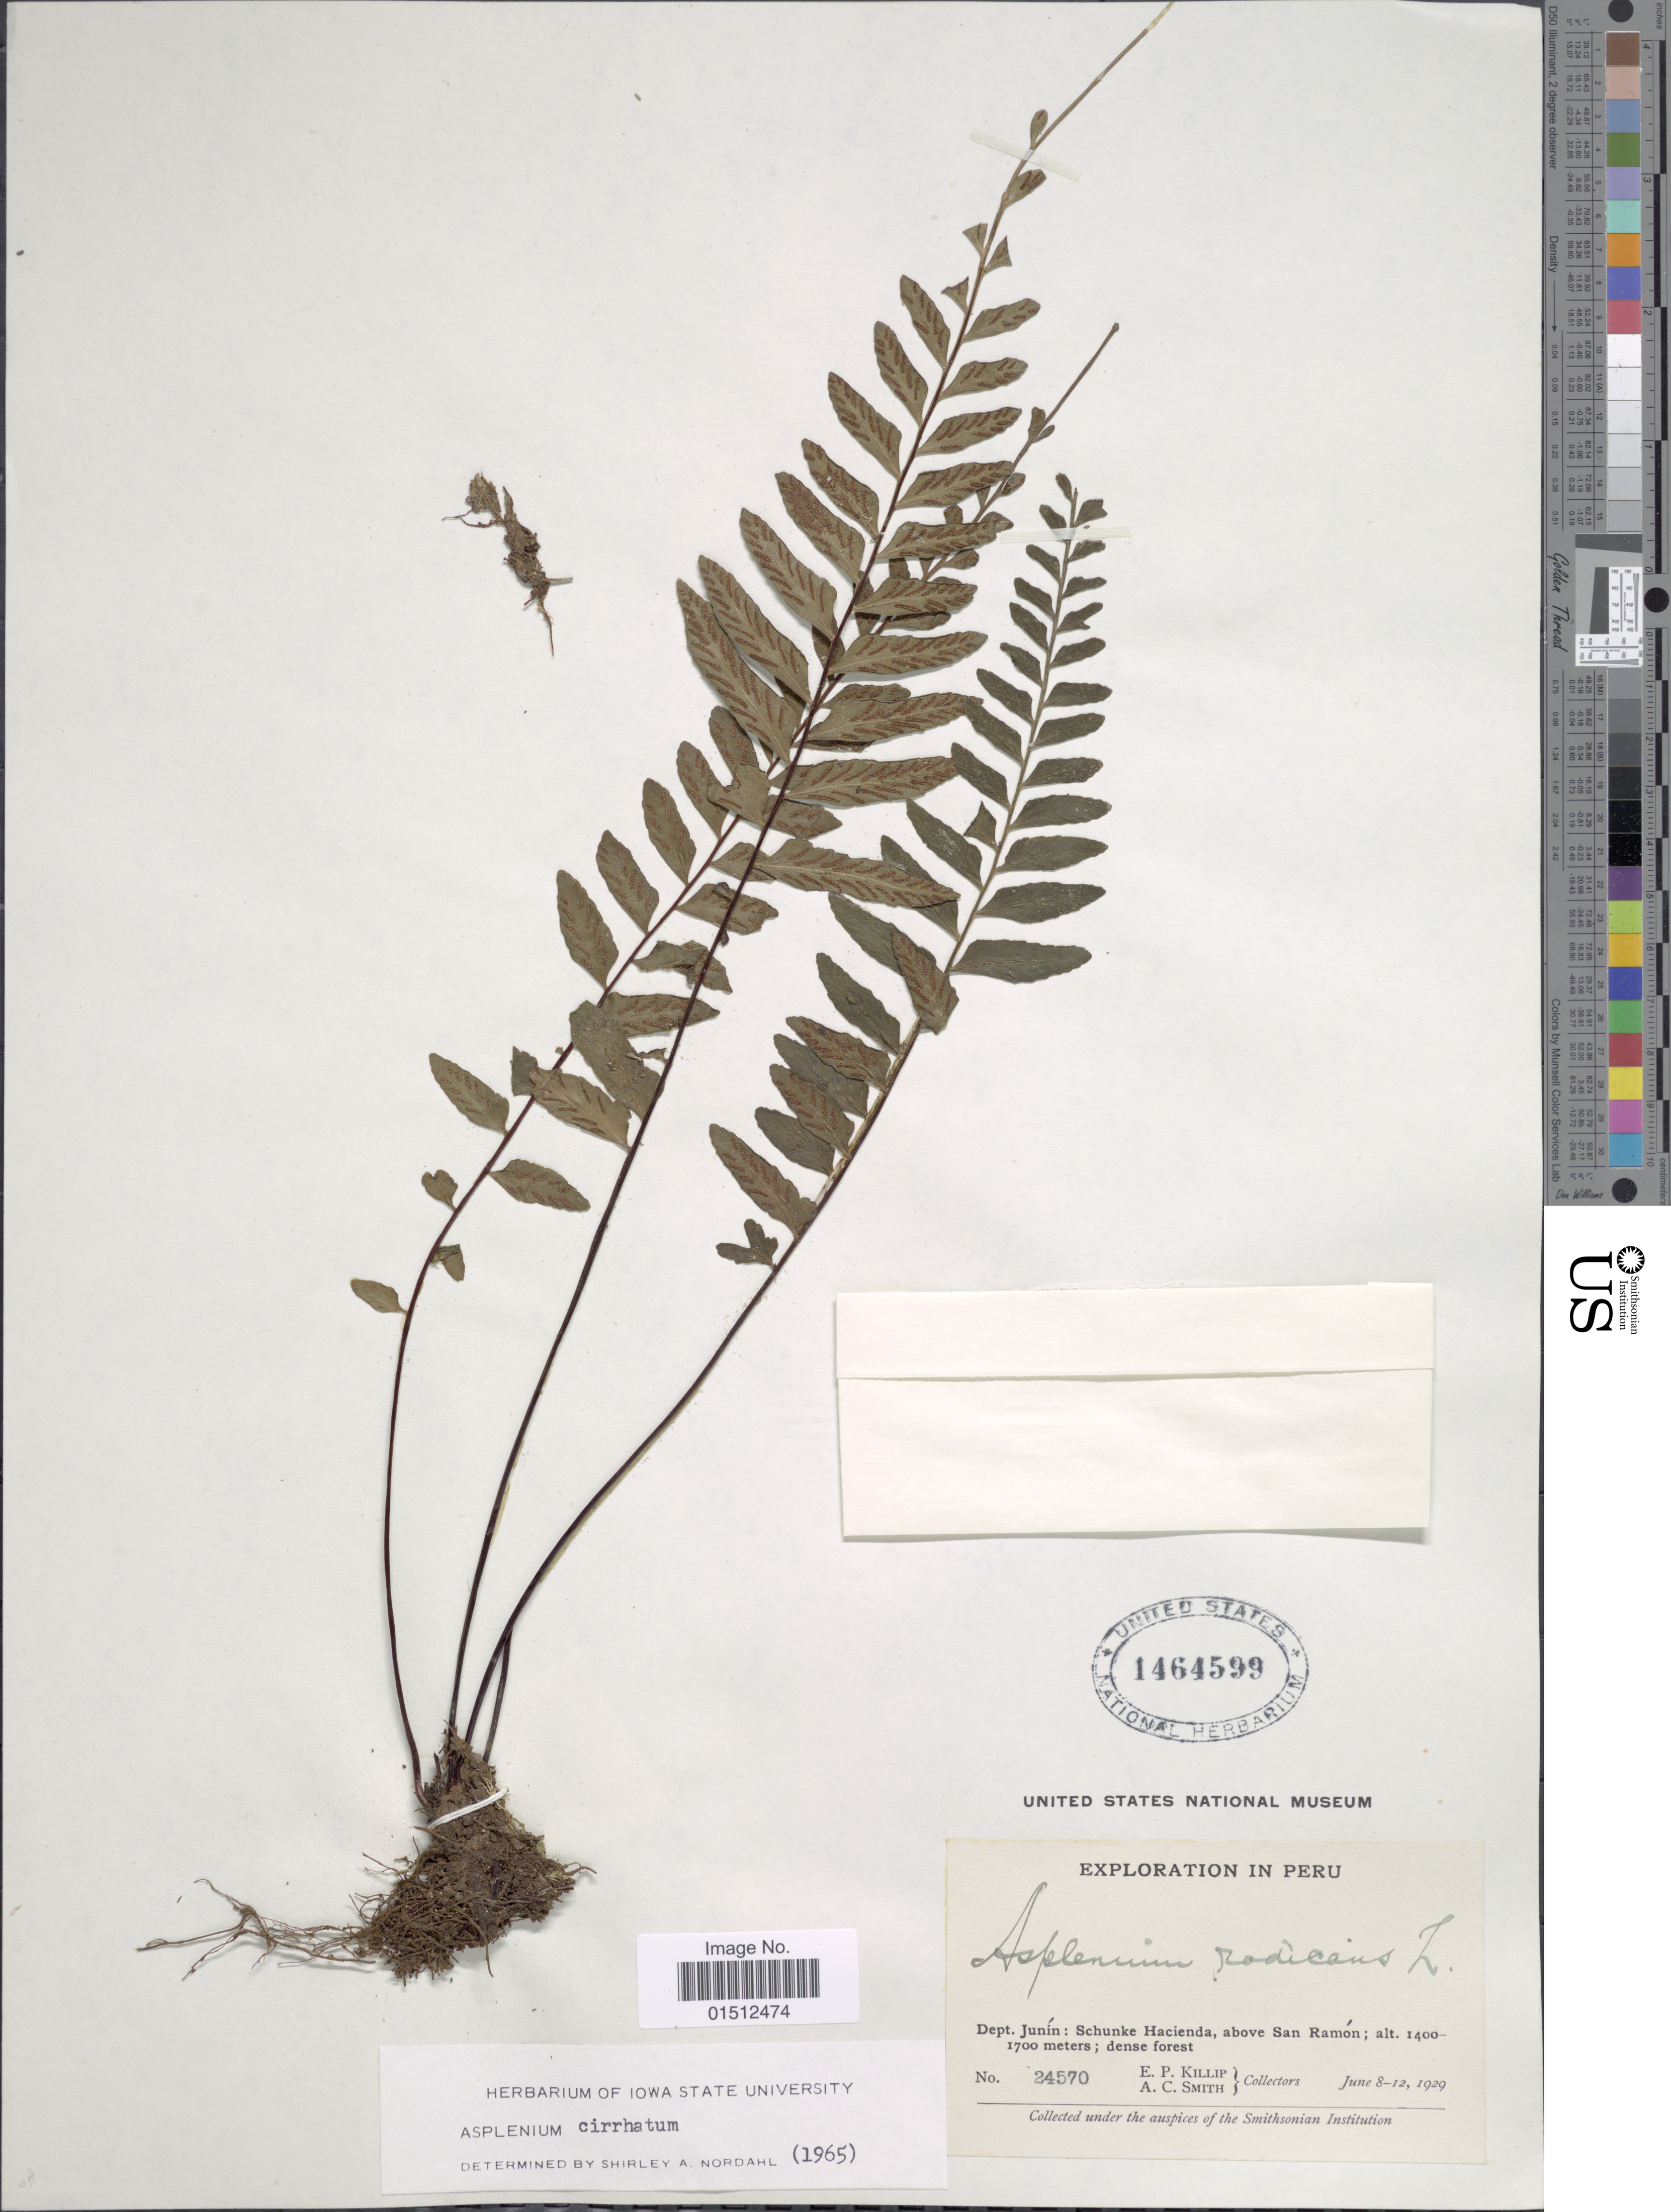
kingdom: Plantae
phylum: Tracheophyta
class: Polypodiopsida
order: Polypodiales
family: Aspleniaceae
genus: Asplenium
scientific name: Asplenium radicans var. cirrhatum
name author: (Rich. ex Willd.) Rosenst.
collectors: E. P. Killip & A. C. Smith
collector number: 24570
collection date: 1929-06-08/1929-06-12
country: Peru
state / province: Junín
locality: Dept. Junin: Schunke Hacienda, above San Ramon.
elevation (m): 1400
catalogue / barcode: US 1464599